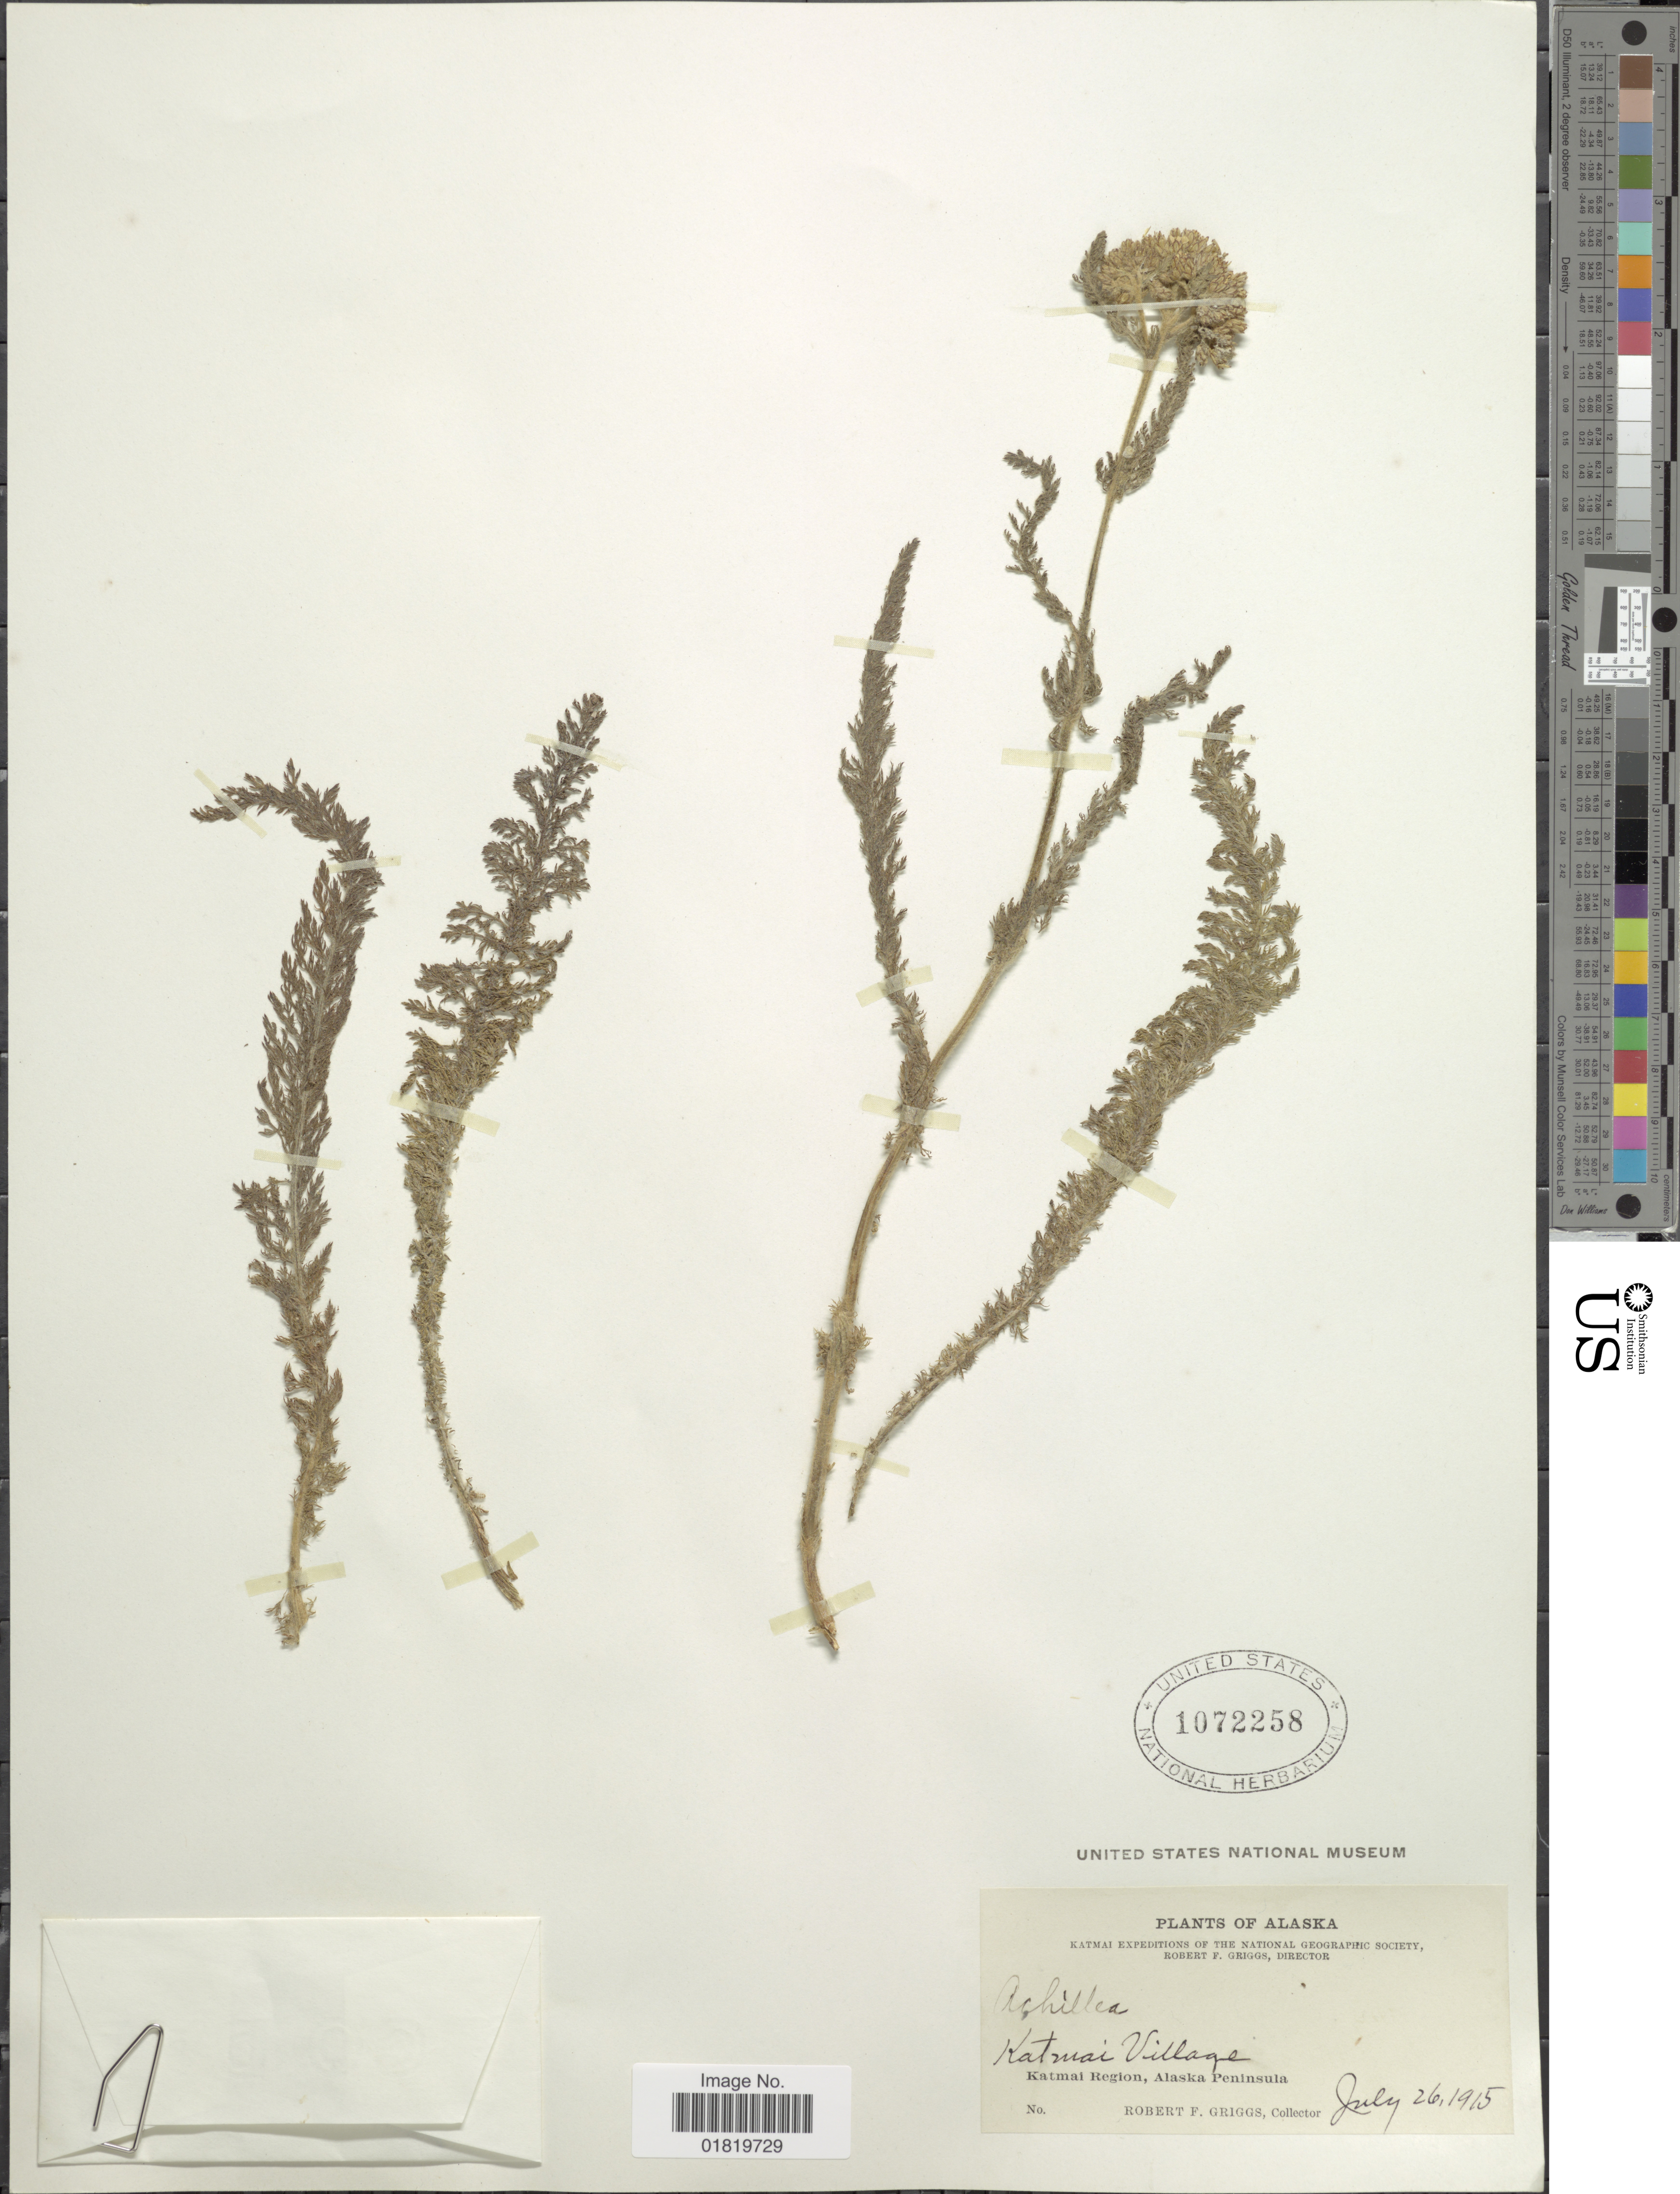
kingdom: Plantae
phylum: Tracheophyta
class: Magnoliopsida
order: Asterales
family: Asteraceae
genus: Achillea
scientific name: Achillea borealis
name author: Bong.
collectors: R. F. Griggs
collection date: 1915-07-26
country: United States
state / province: Alaska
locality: Katmai Village, Katmai Region, Alaska Peninsula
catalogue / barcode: US 1072258